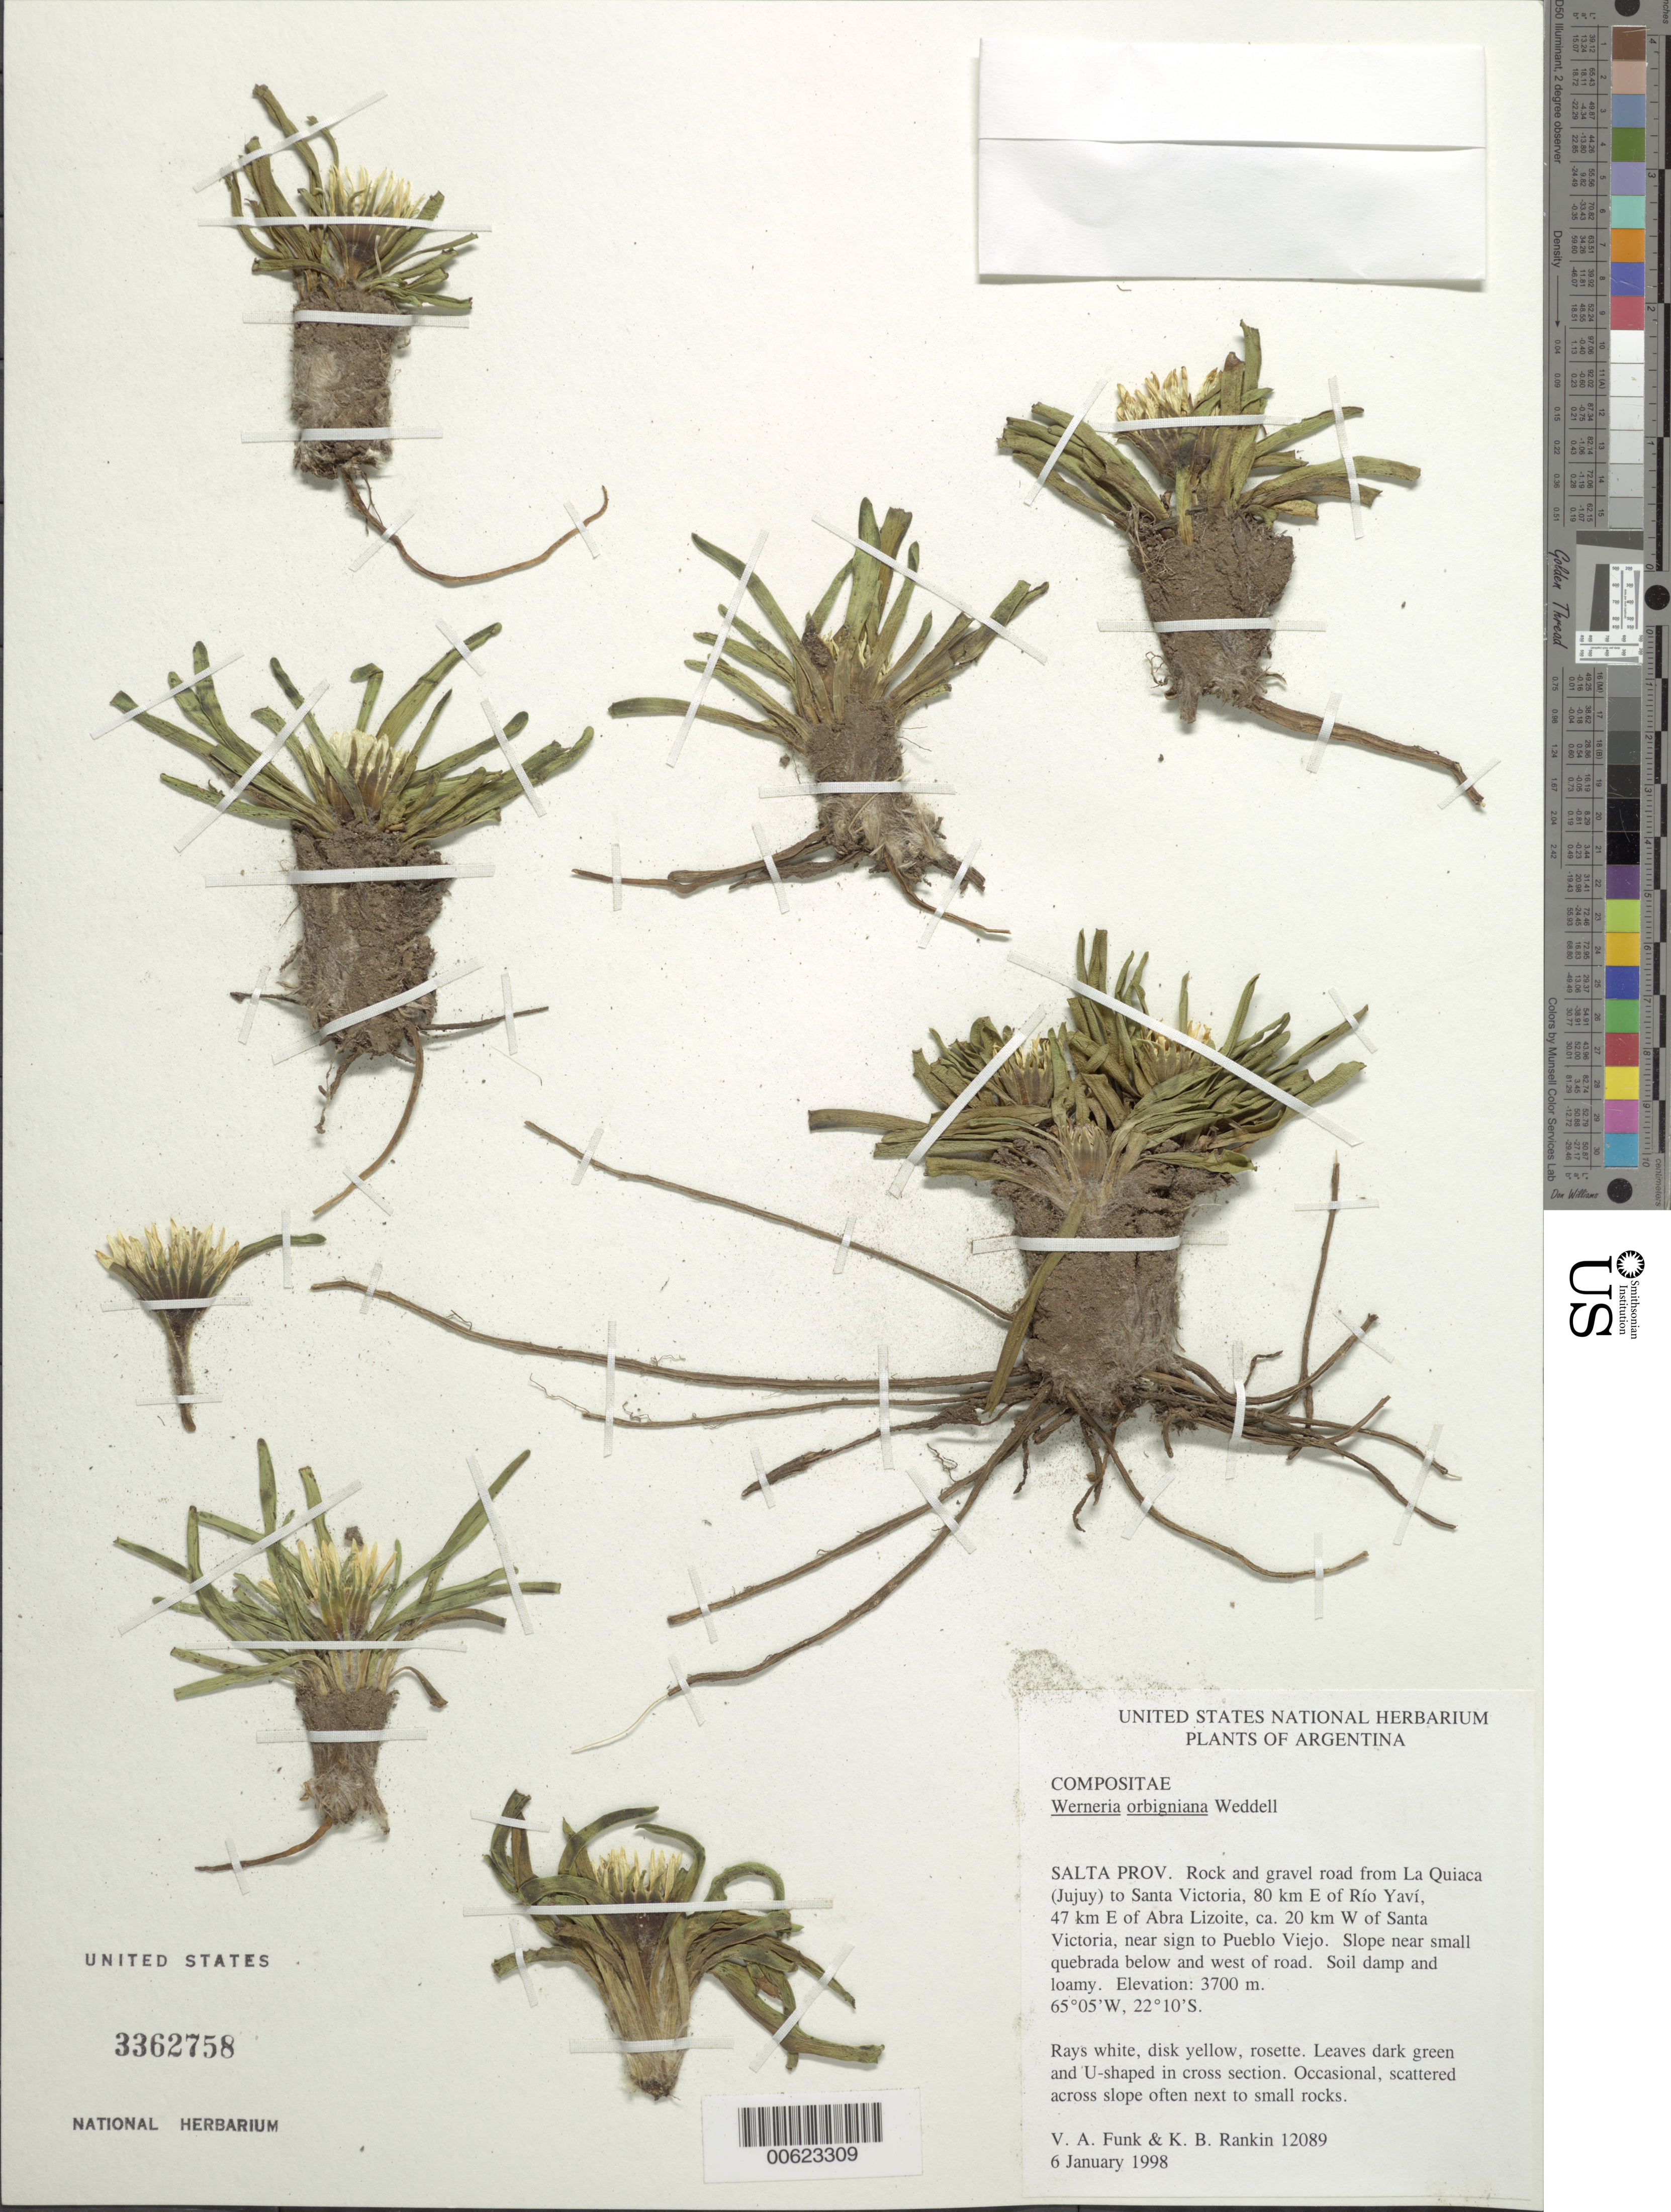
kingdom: Plantae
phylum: Tracheophyta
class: Magnoliopsida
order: Asterales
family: Asteraceae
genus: Werneria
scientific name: Werneria orbignyana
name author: Wedd.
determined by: Funk, Vicki A., (BOT), Smithsonian Institution - National Museum of Natural History (UNITED STATES)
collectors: V. Funk & K. B. Rankin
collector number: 12089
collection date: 1998-01-06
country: Argentina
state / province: Salta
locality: Rock and gravel road from La Quiaca (Jujuy) to Santa Victoria, 80 km E of Rio Yavi, 47 km E of Abra Lizoite, ca. 20 km W of Santa Victoria, near sign to Pueblo Viejo.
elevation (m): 3700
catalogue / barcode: US 3362758